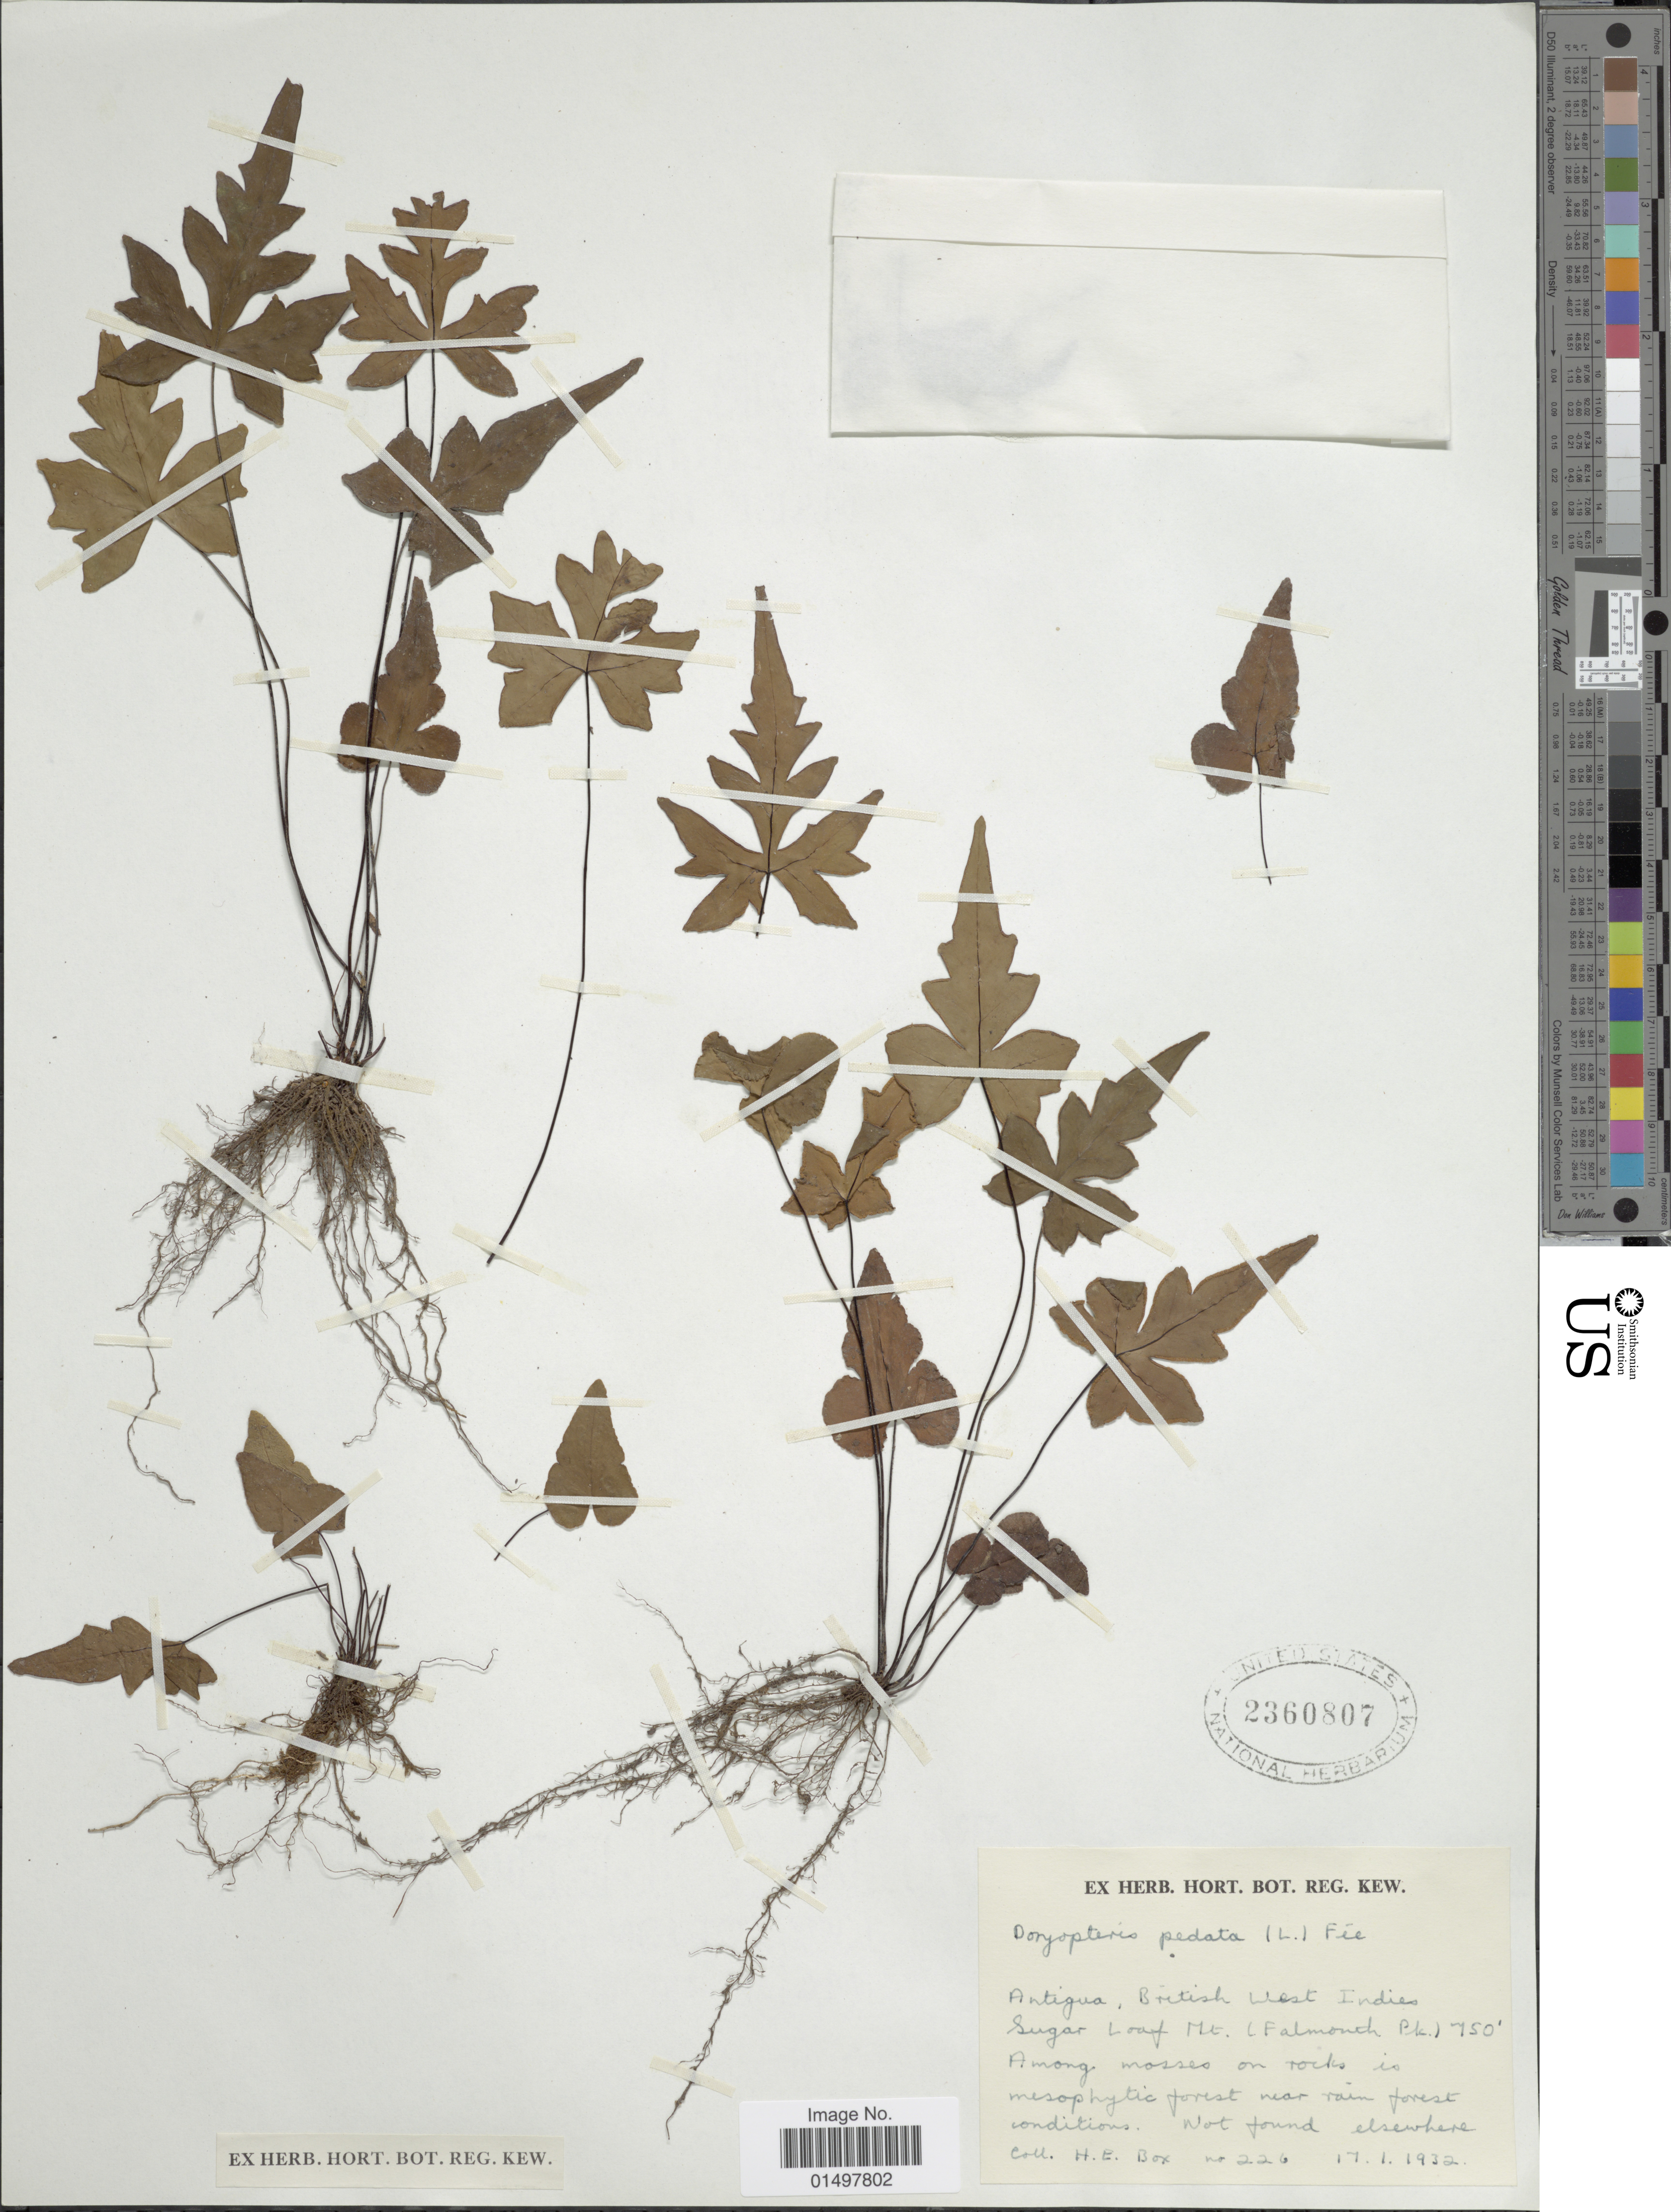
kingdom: Plantae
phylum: Tracheophyta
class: Polypodiopsida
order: Polypodiales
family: Pteridaceae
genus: Doryopteris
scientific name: Doryopteris pedata var. typica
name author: (L.) Fée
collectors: H. E. Box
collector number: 226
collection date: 1932-01-17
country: Antigua and Barbuda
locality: Antigua, British West Indies. Sugar Loaf Mt. (Falmouth Pk.).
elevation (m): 229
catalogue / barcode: US 2360807